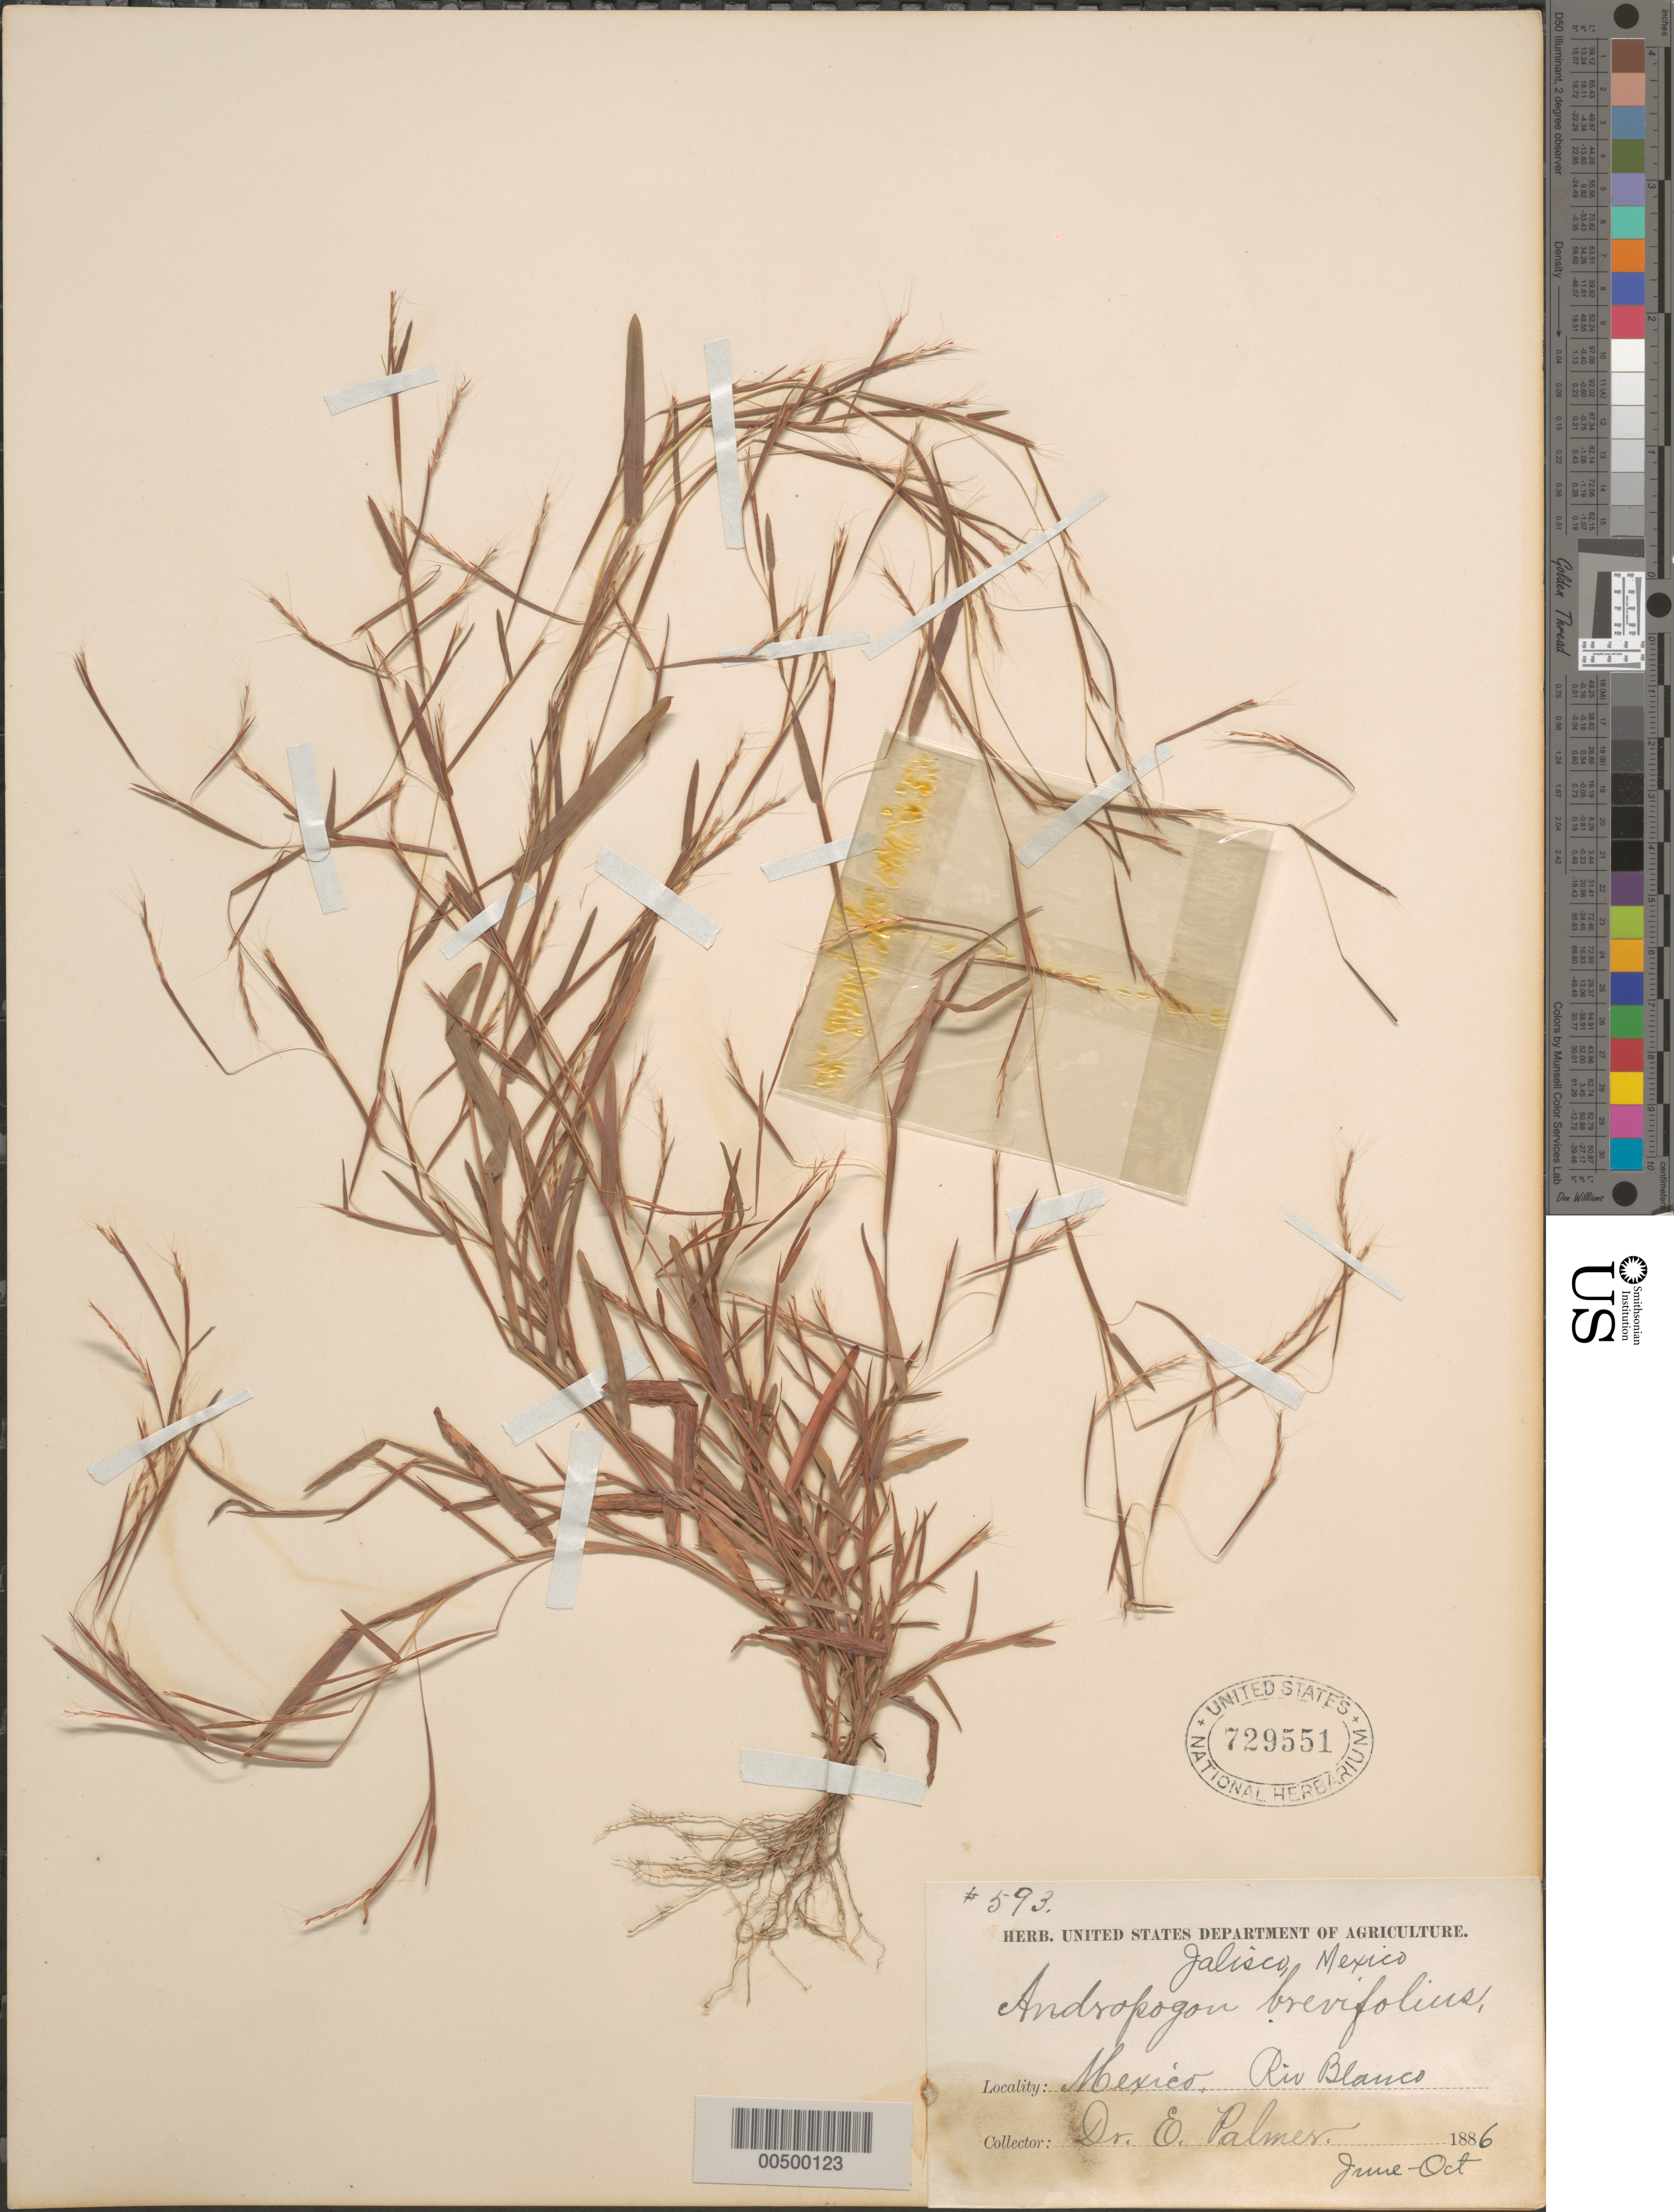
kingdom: Plantae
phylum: Tracheophyta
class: Liliopsida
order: Poales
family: Poaceae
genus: Schizachyrium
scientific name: Schizachyrium brevifolium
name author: (Sw.) Nees ex Büse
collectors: E. Palmer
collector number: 593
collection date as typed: Jun 1886 to Oct 1886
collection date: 1886-06/1886-10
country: Mexico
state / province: Jalisco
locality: Rio Blanco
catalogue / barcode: US 729551